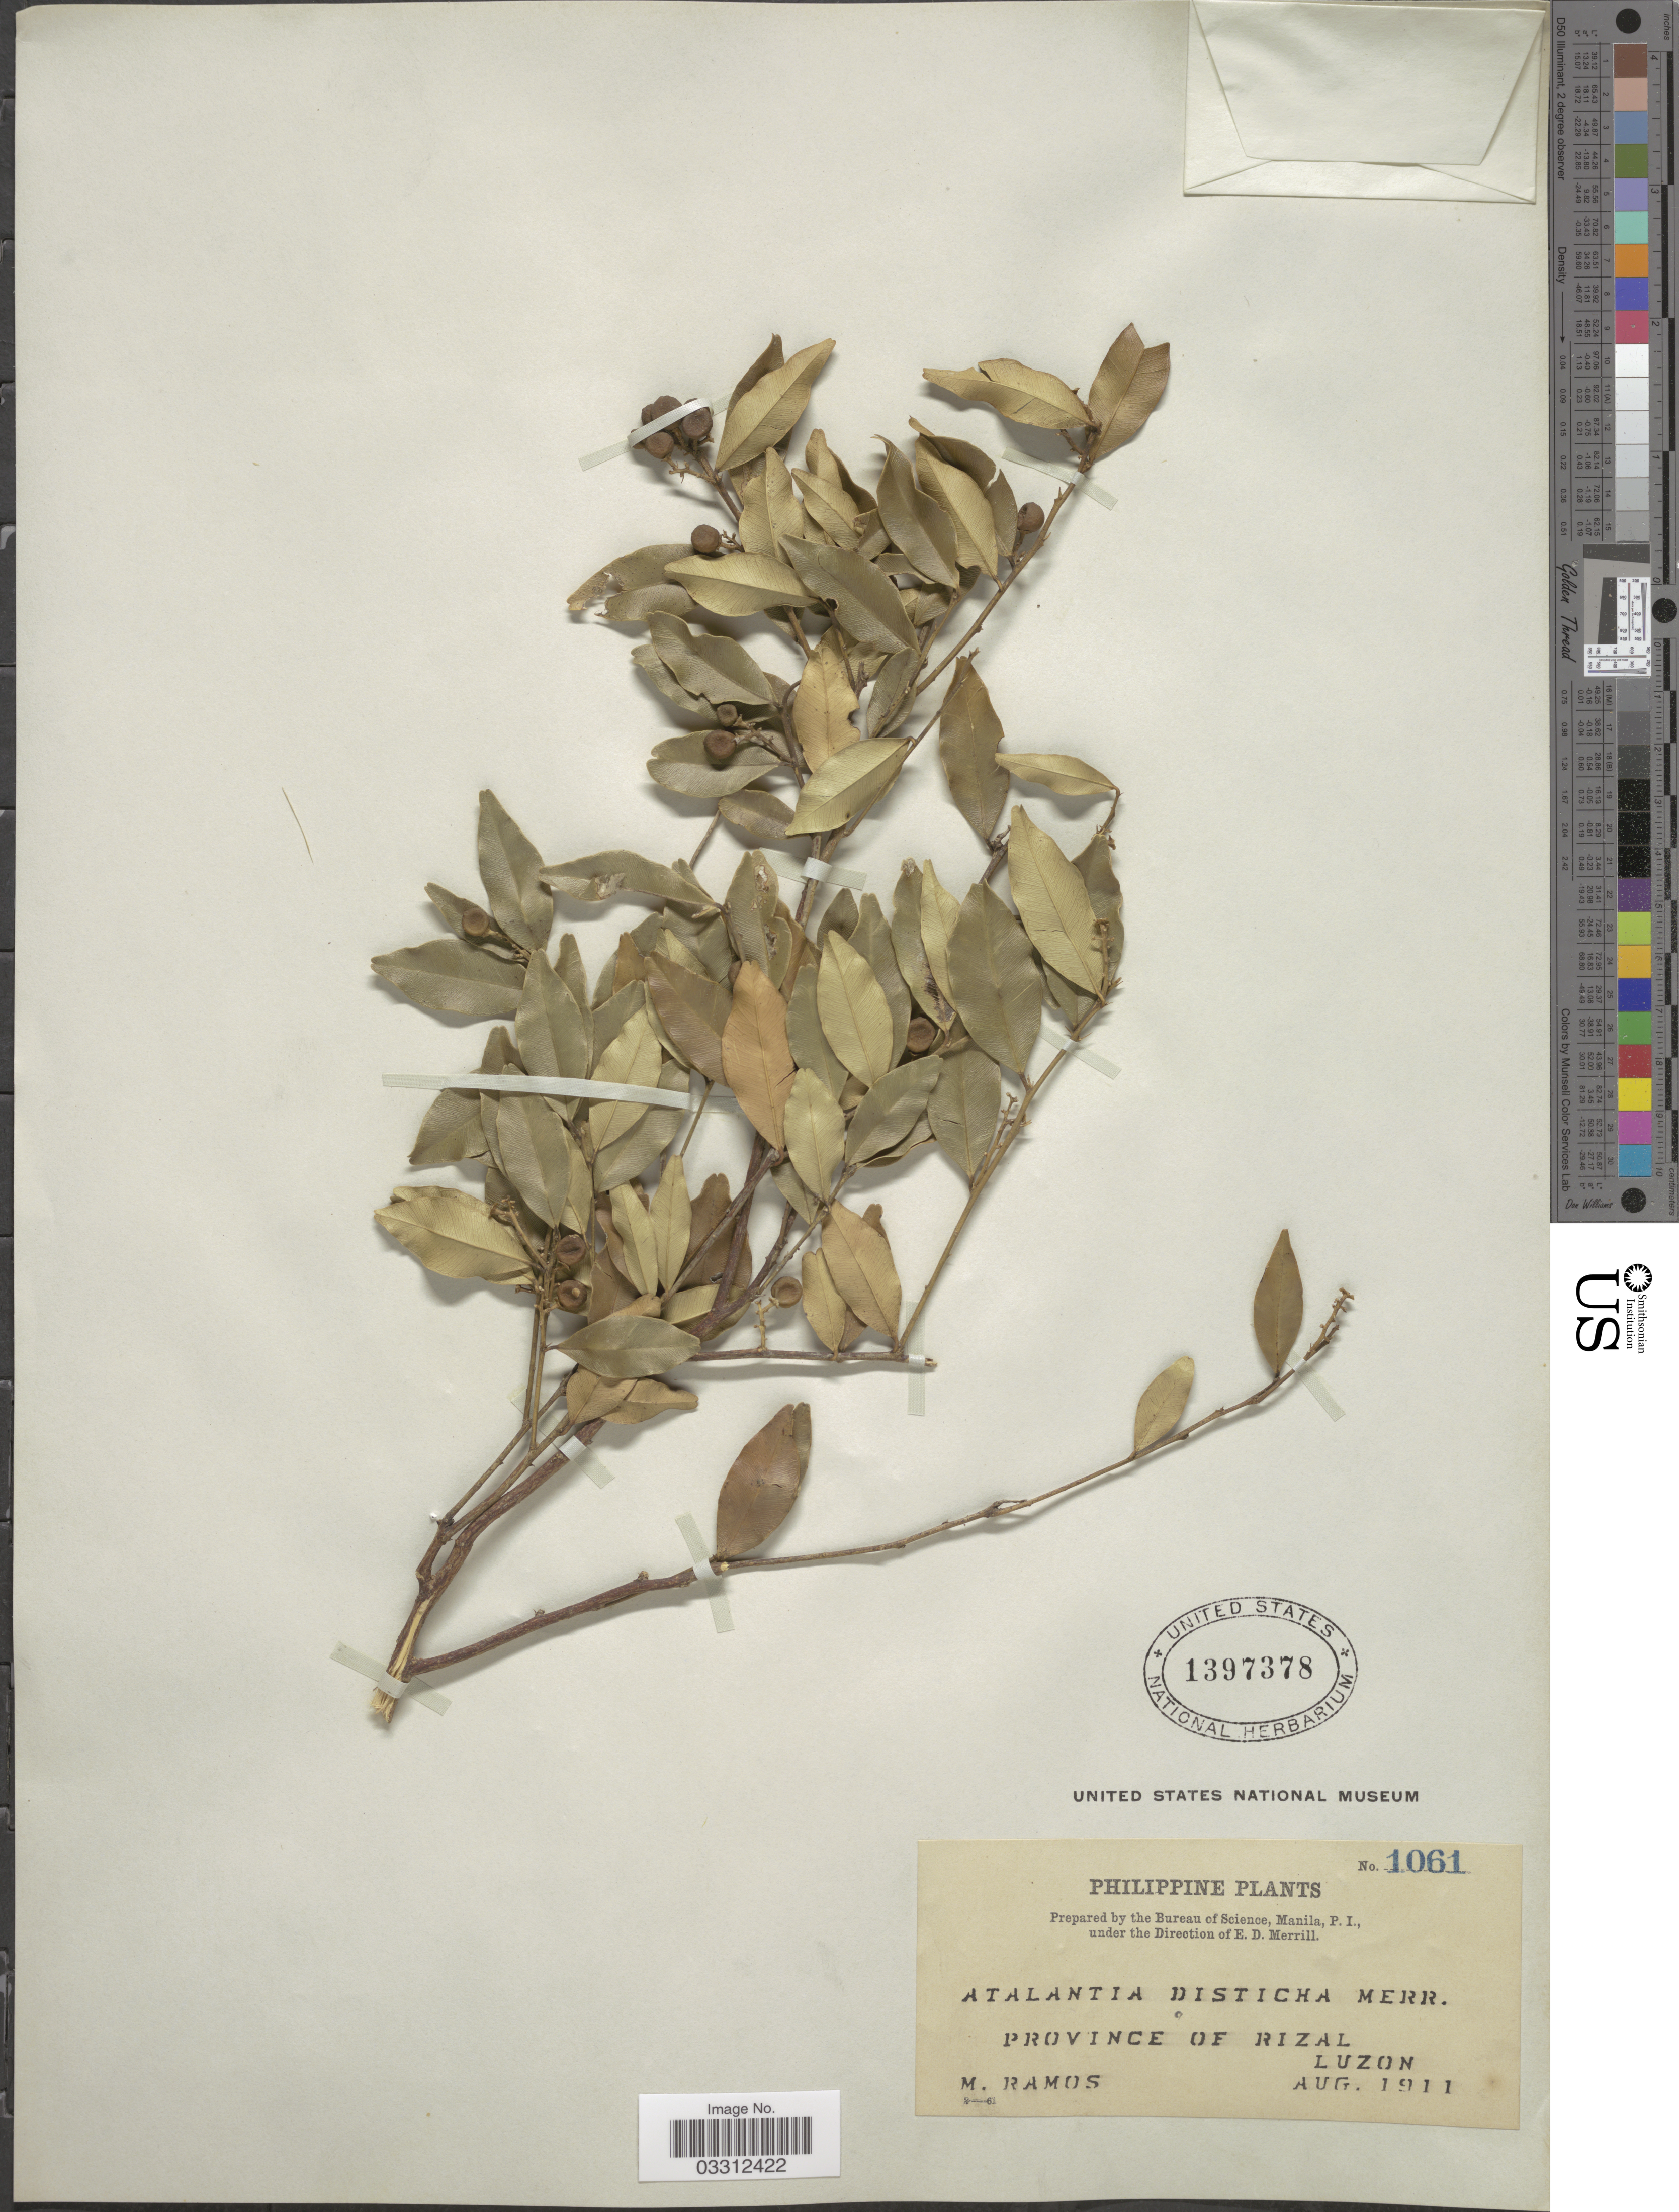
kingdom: Plantae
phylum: Tracheophyta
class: Magnoliopsida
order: Sapindales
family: Rutaceae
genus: Atalantia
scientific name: Atalantia racemosa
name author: Wight ex Hook.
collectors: M. Ramos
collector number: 1061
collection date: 1911-08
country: Philippines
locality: Province of Rizal. Luzon.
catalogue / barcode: US 1397378